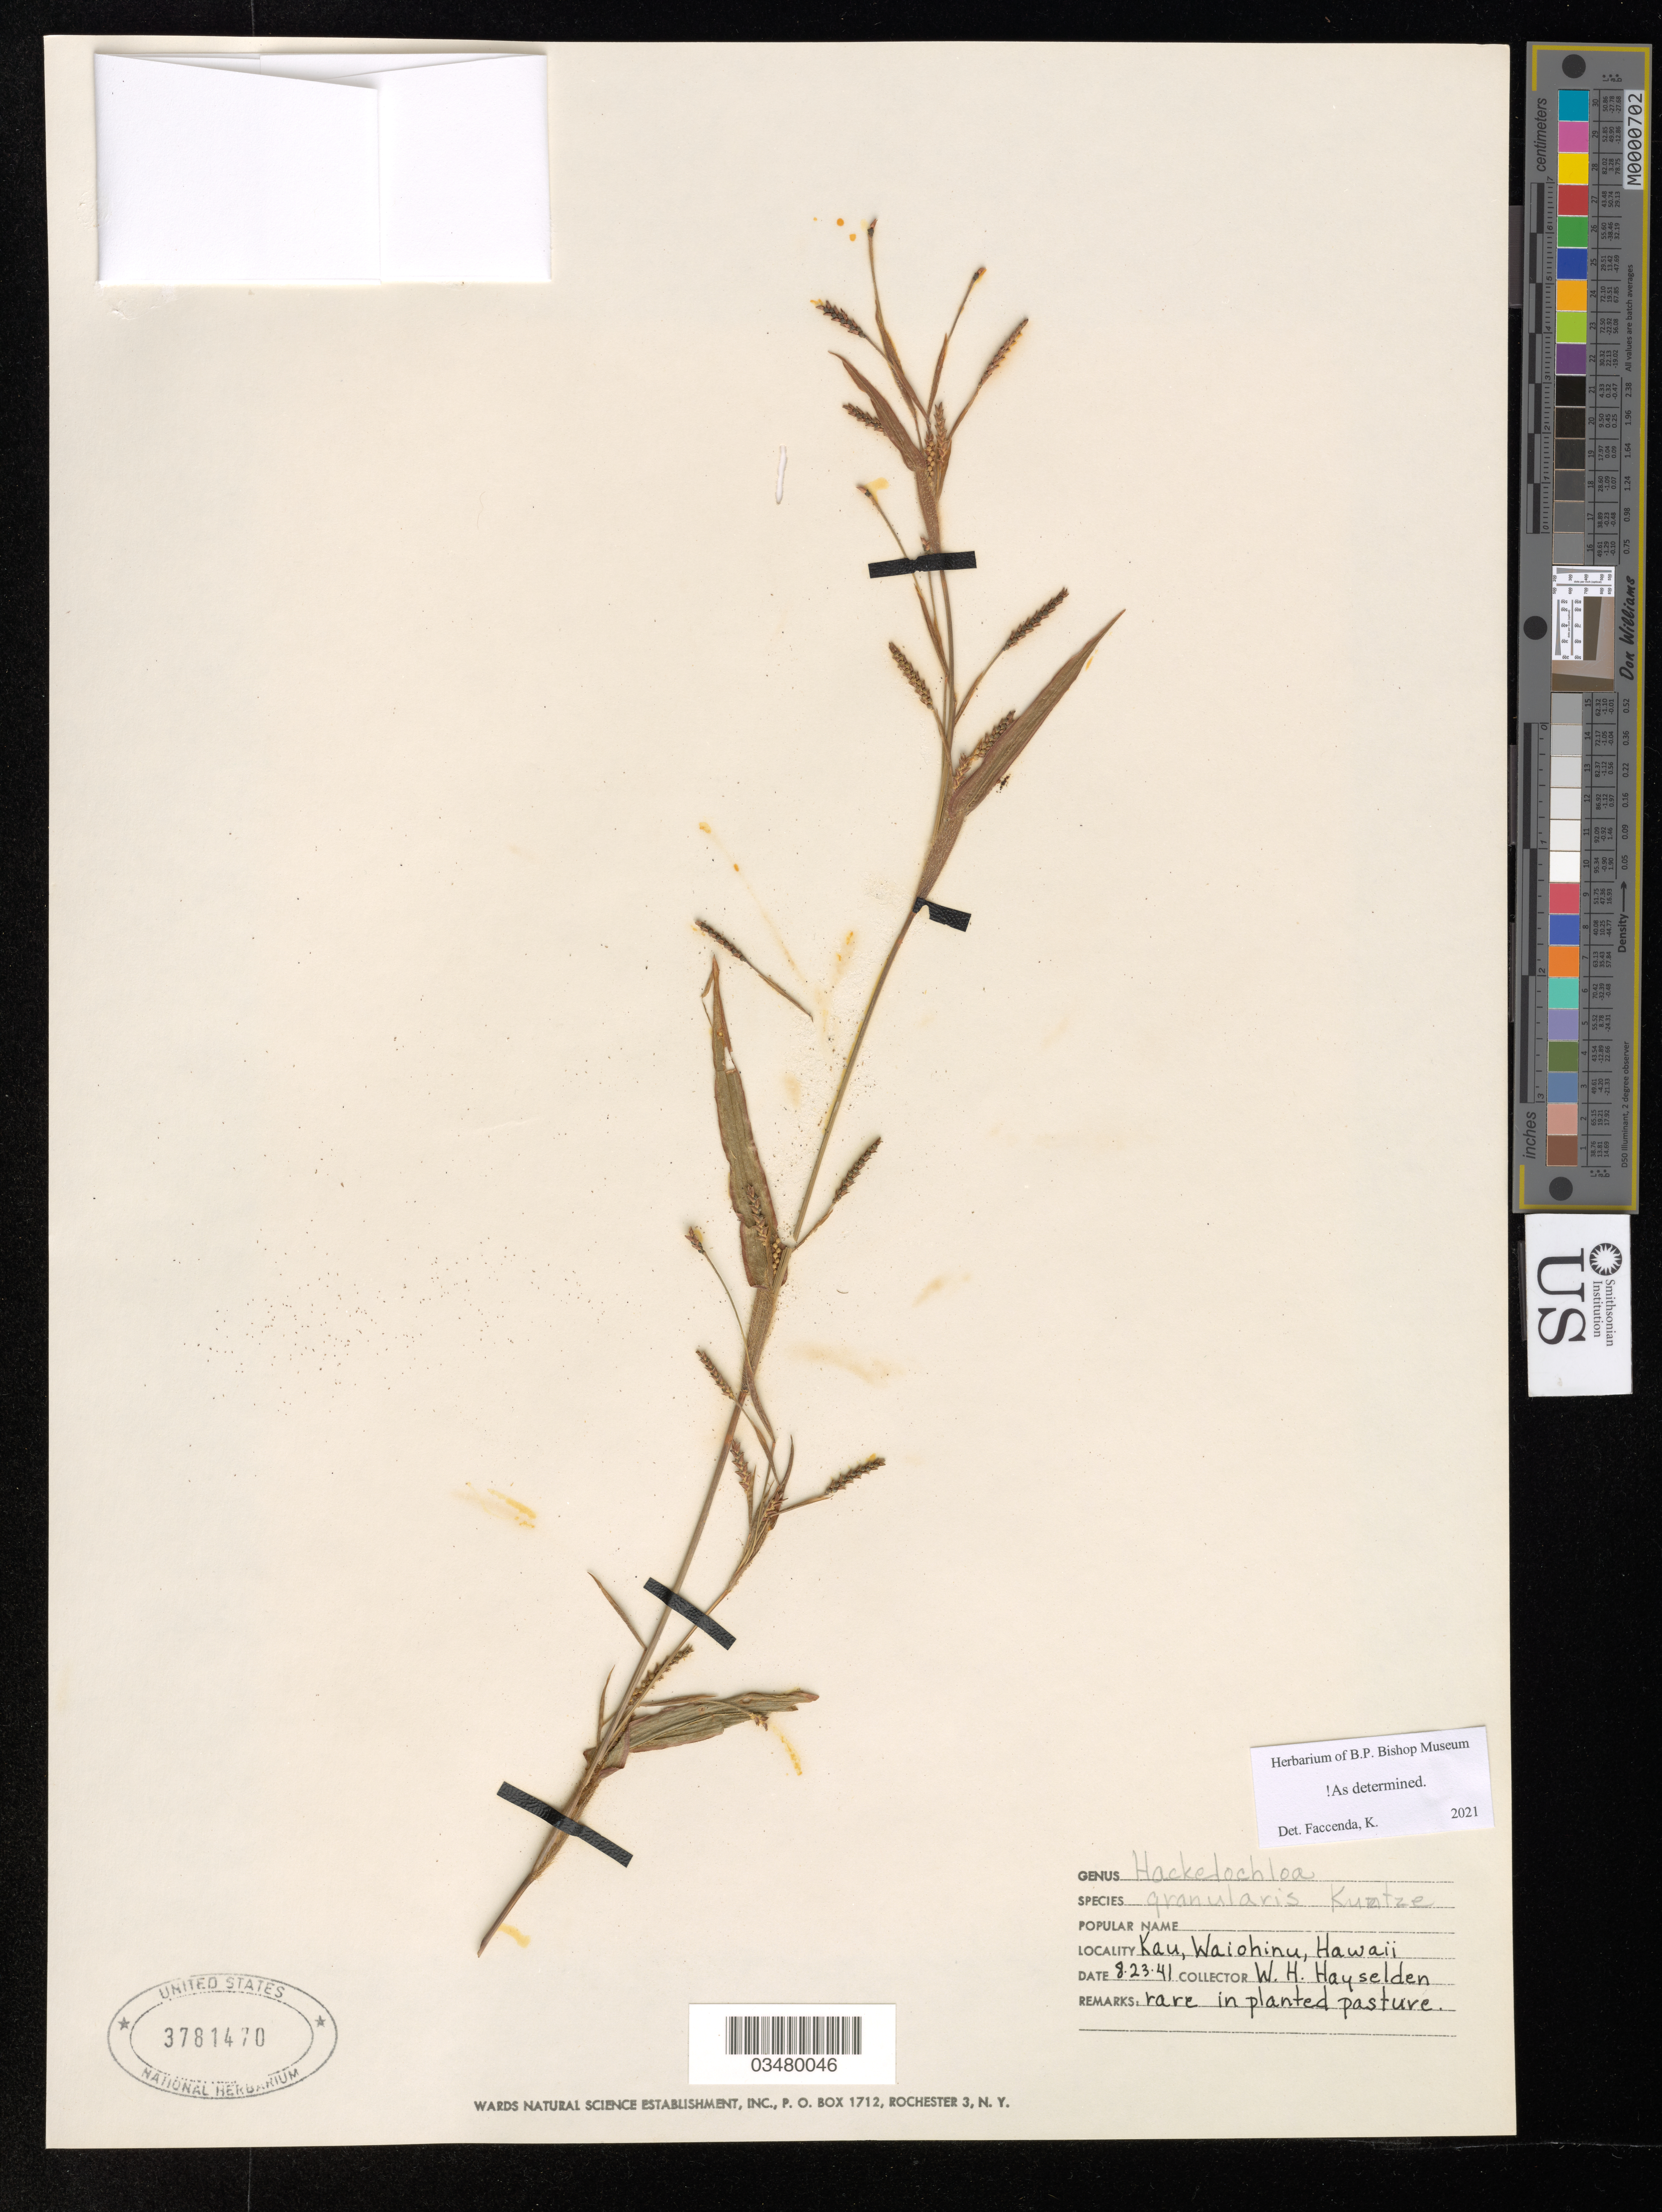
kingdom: Plantae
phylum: Tracheophyta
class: Liliopsida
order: Poales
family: Poaceae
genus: Hackelochloa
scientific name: Hackelochloa granularis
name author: (L.) Kuntze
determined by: Faccenda, K.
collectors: W. Hayselden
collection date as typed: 8-23-41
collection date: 1941-08-23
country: United States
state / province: Hawaii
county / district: Hawaii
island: Hawaii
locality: Kau, Waiohinu, Hawaii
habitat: Pasture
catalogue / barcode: US 3781470